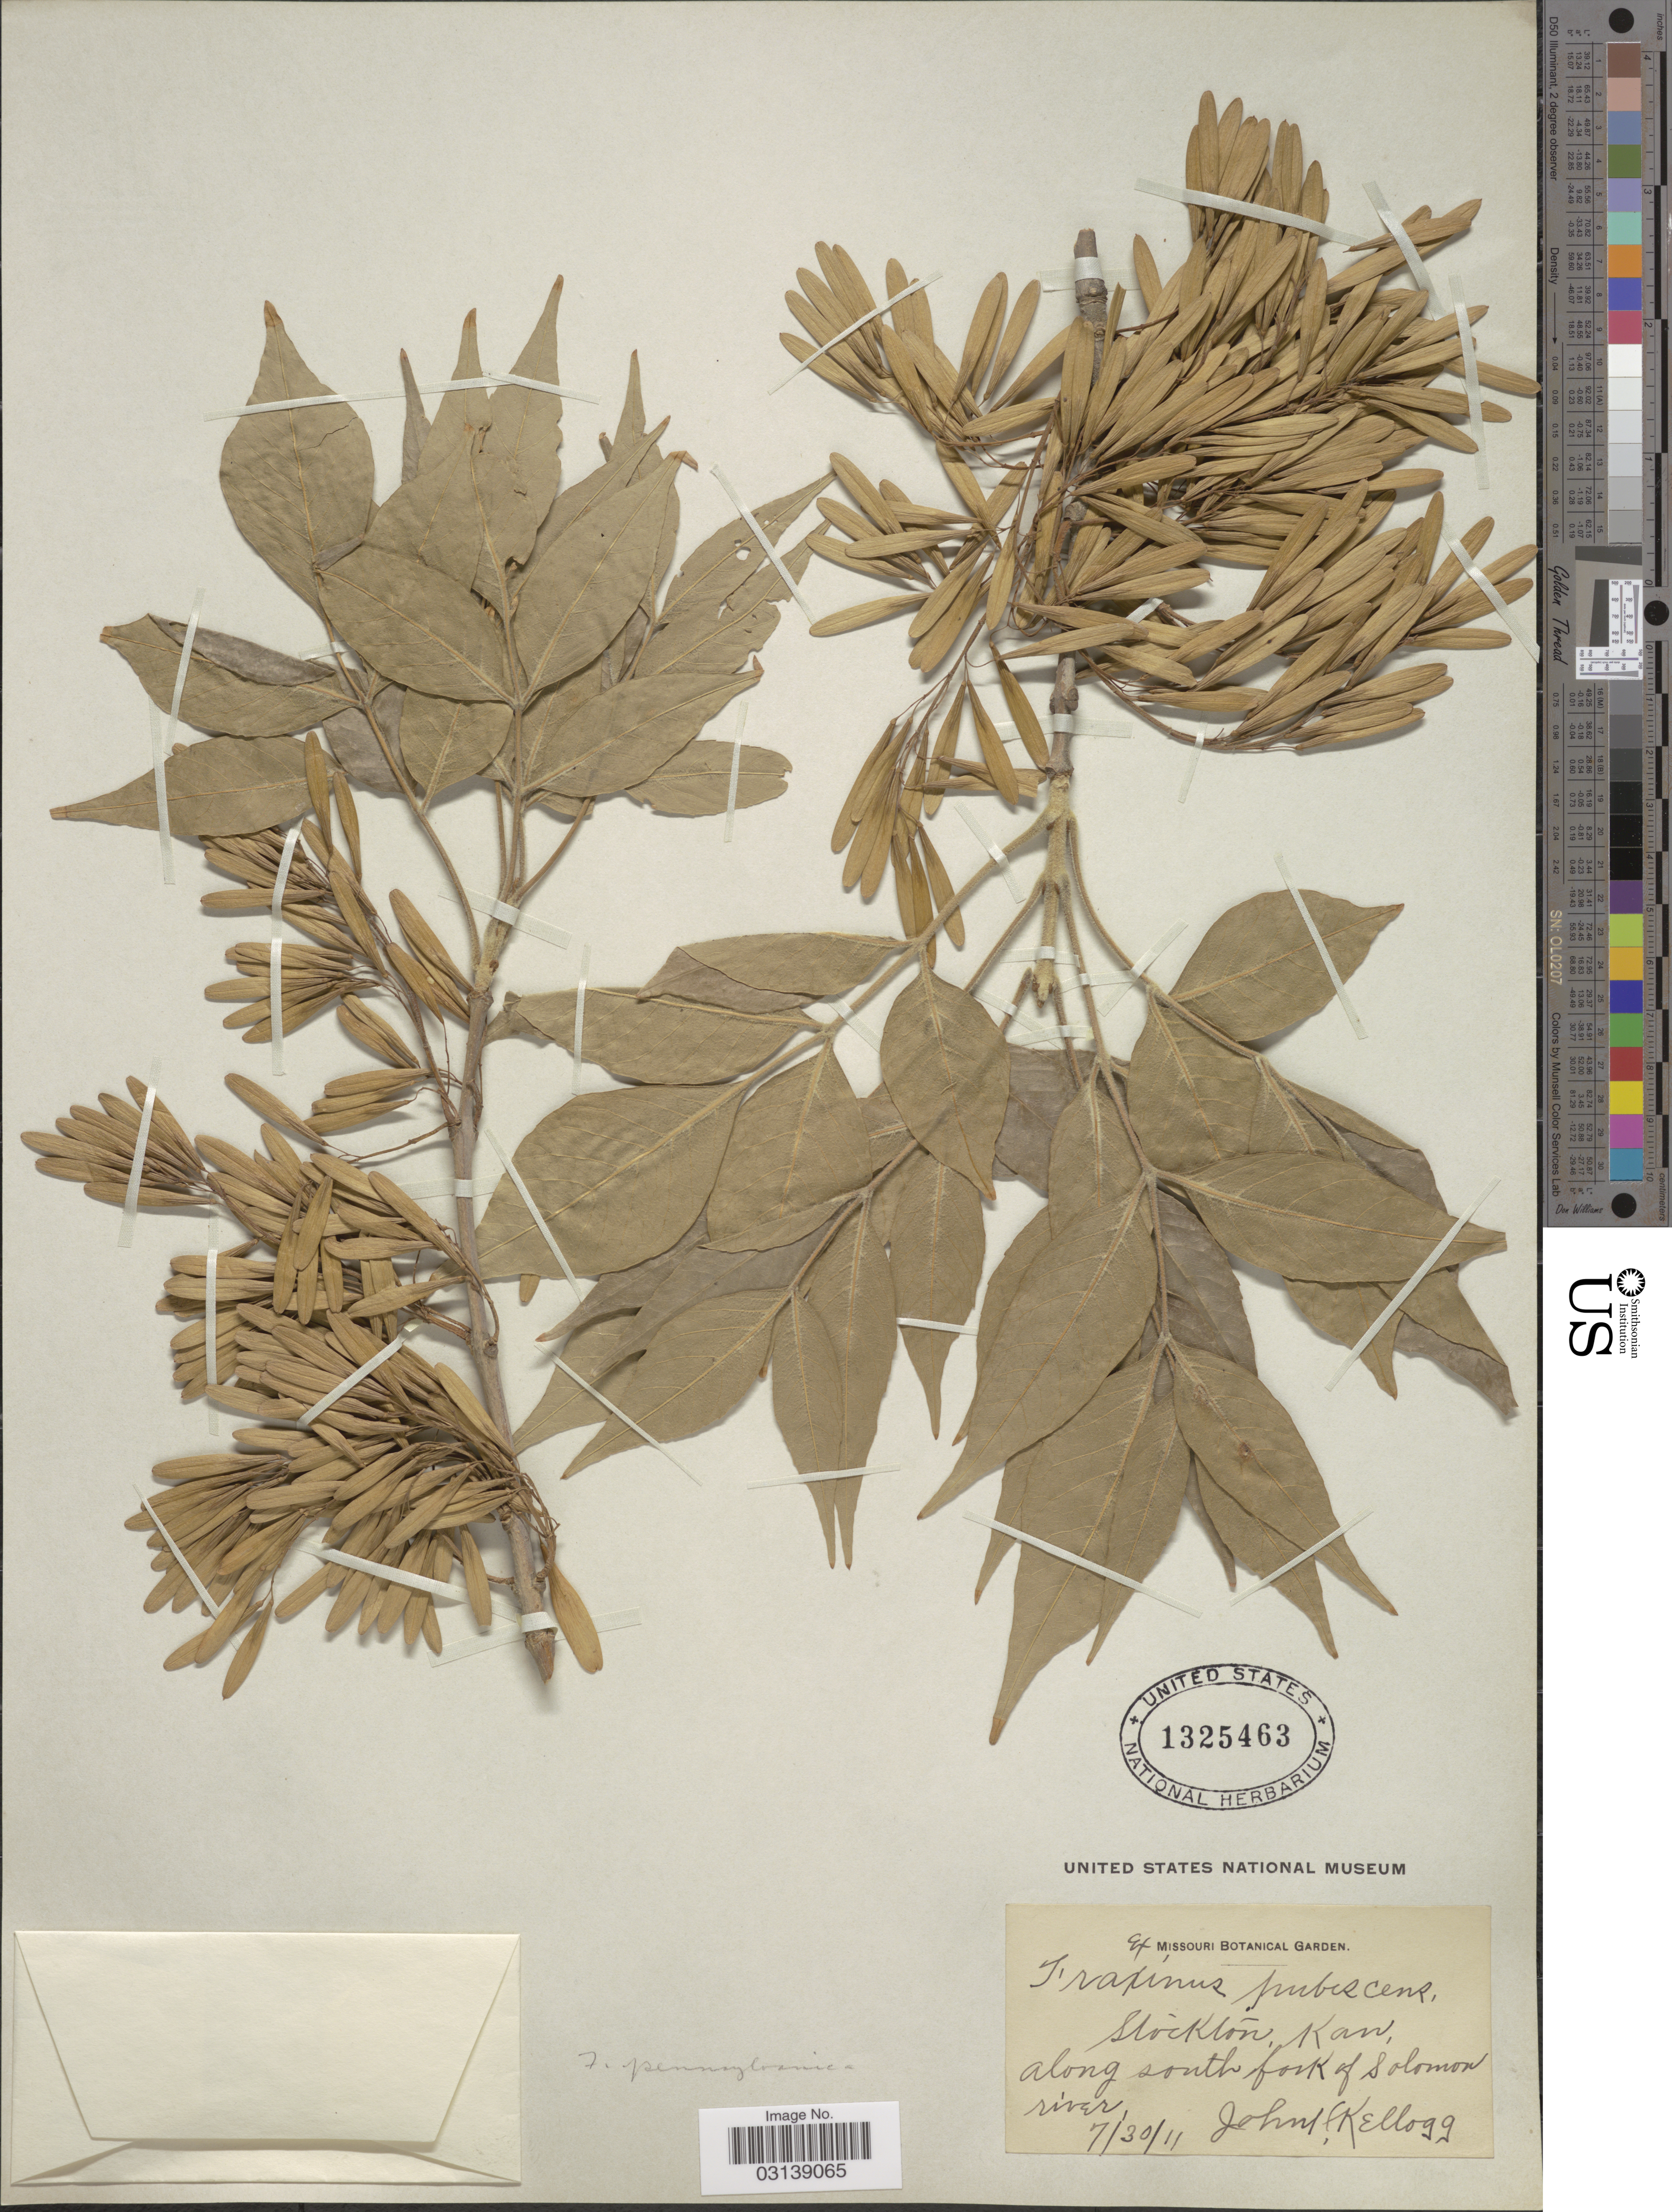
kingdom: Plantae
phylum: Tracheophyta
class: Magnoliopsida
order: Lamiales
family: Oleaceae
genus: Fraxinus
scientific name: Fraxinus pennsylvanica var. pubescens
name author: (Lam.) Lingelsh.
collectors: J. H. Kellogg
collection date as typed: Transcribed d/m/y: 30/7/11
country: United States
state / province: Kansas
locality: Stockton, along south fork of Solomon river.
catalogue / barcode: US 1325463